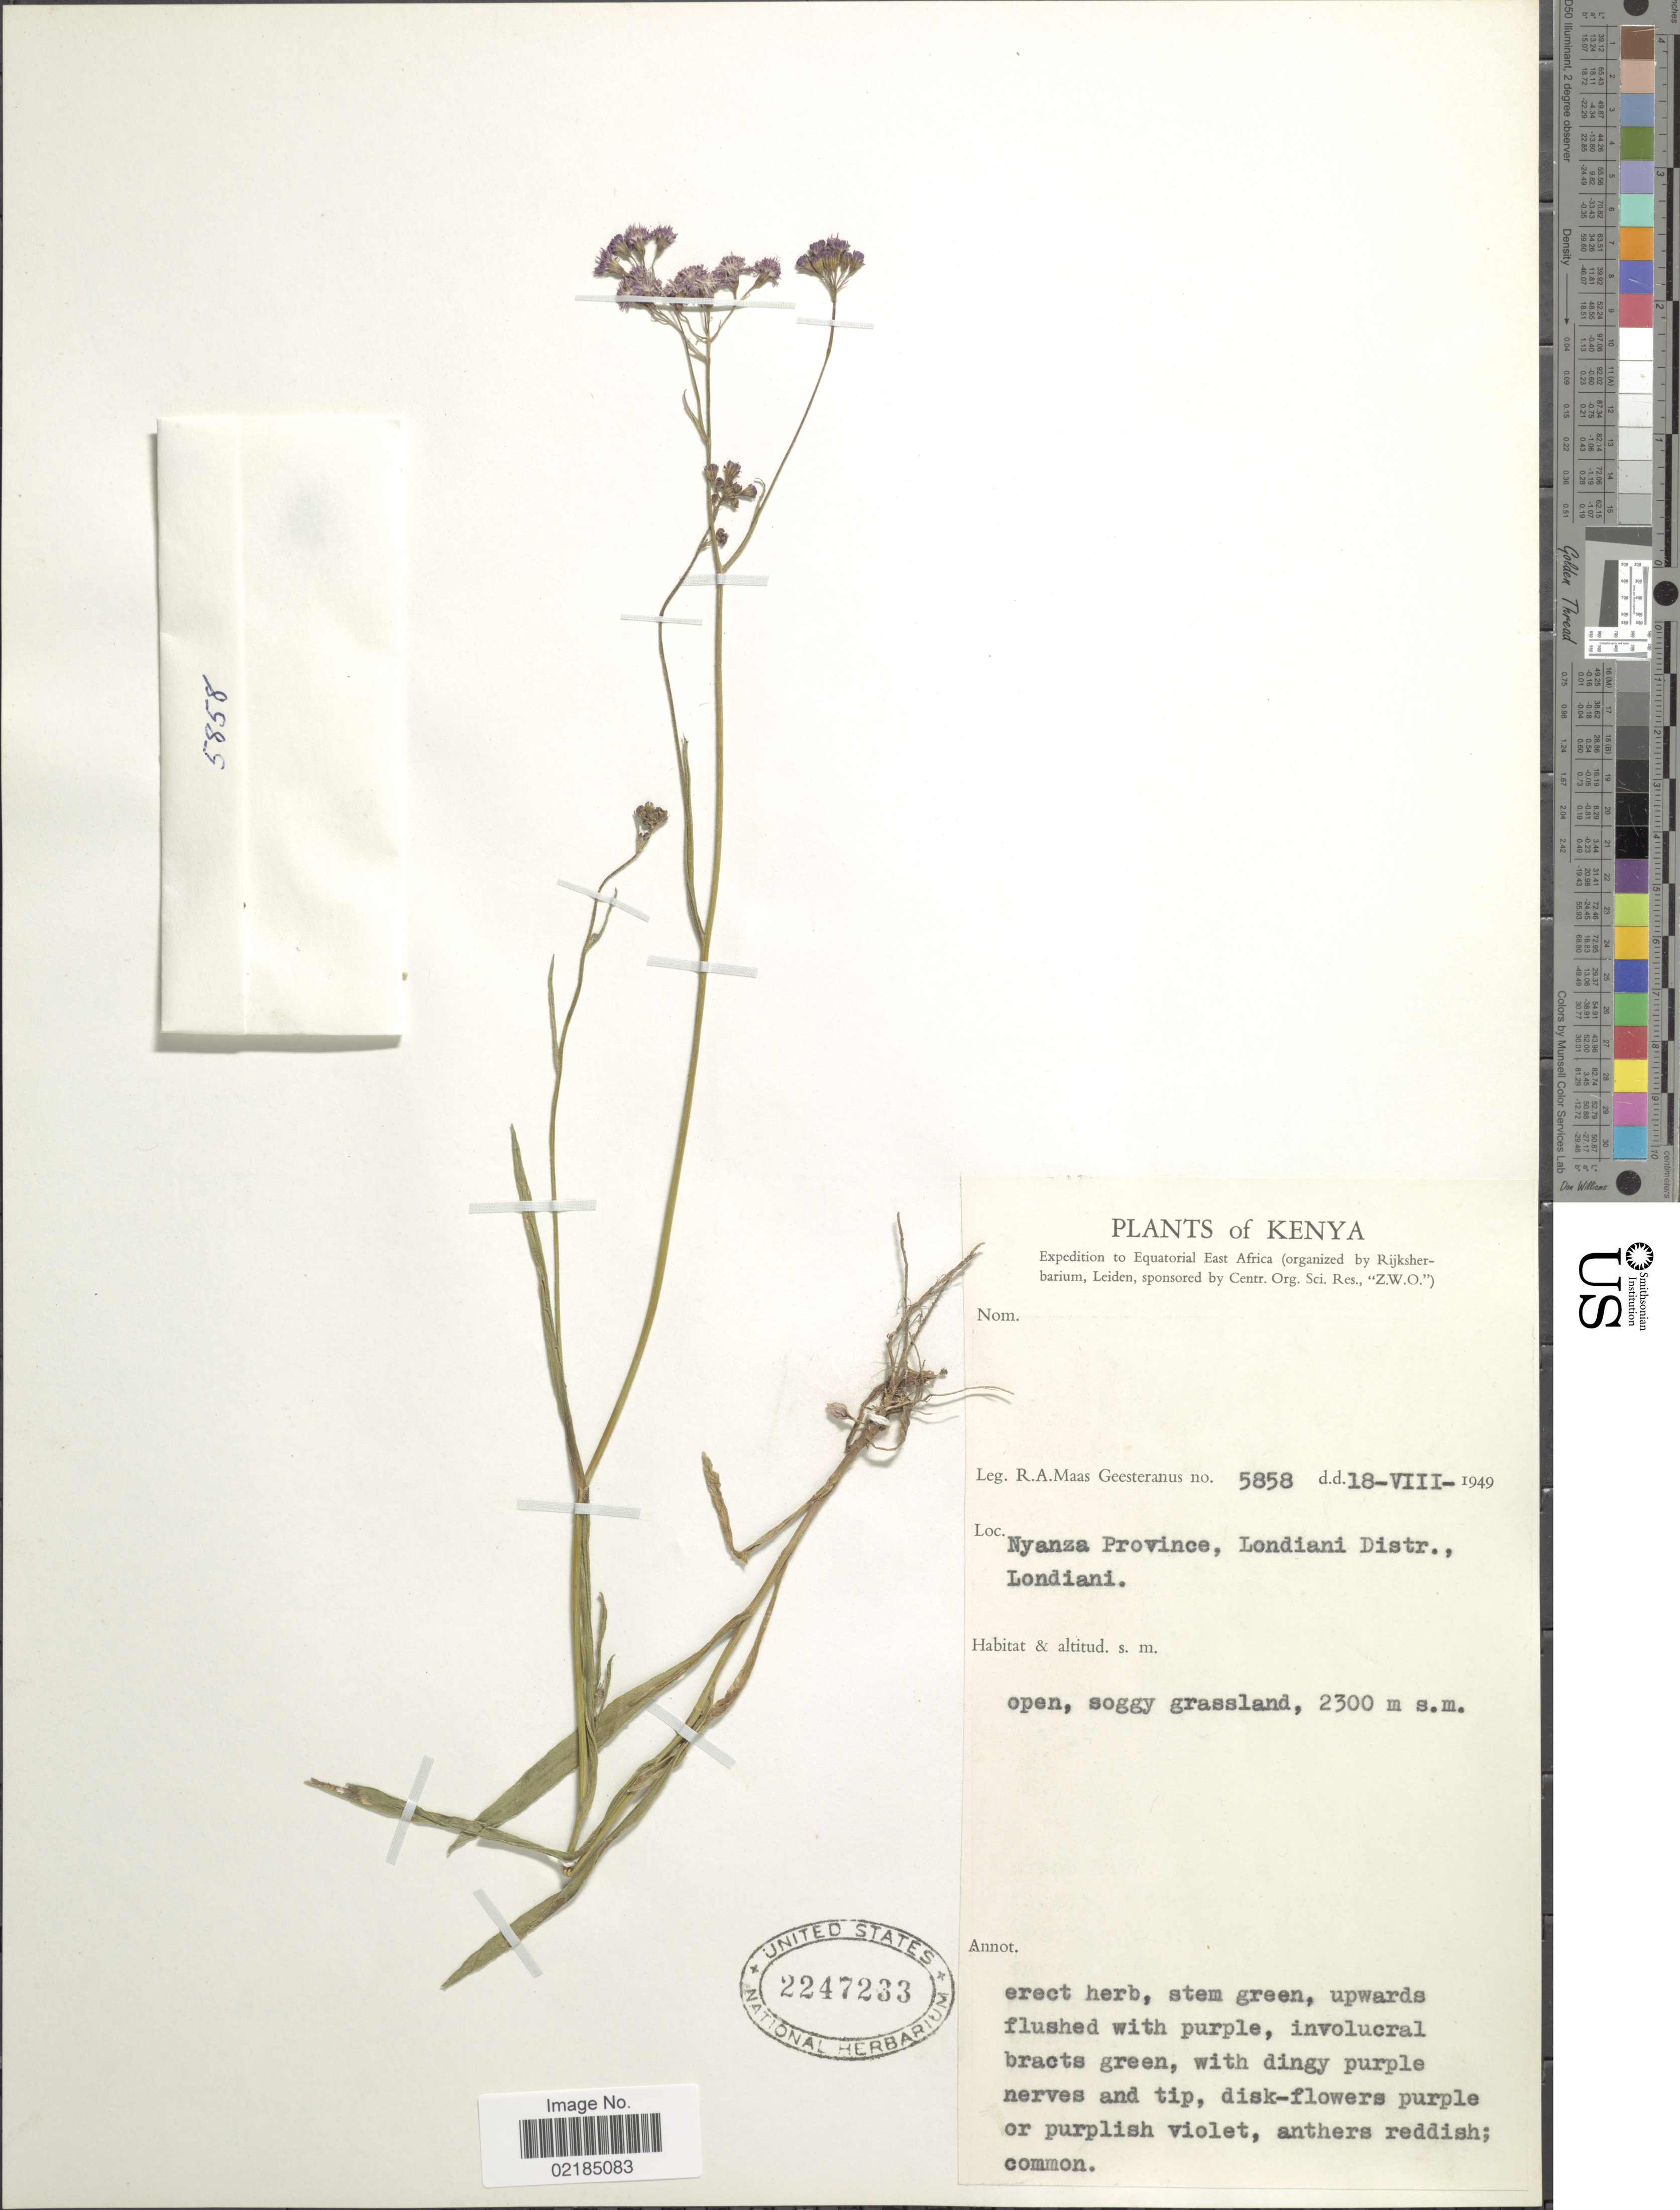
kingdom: Plantae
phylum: Tracheophyta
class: Magnoliopsida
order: Asterales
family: Asteraceae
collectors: R. A. Maas Geesteranus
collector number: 5858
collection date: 1949-08-18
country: Kenya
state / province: Kericho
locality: Nyanza Province, Londiani Distr., Londiani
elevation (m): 2300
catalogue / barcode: US 2247233